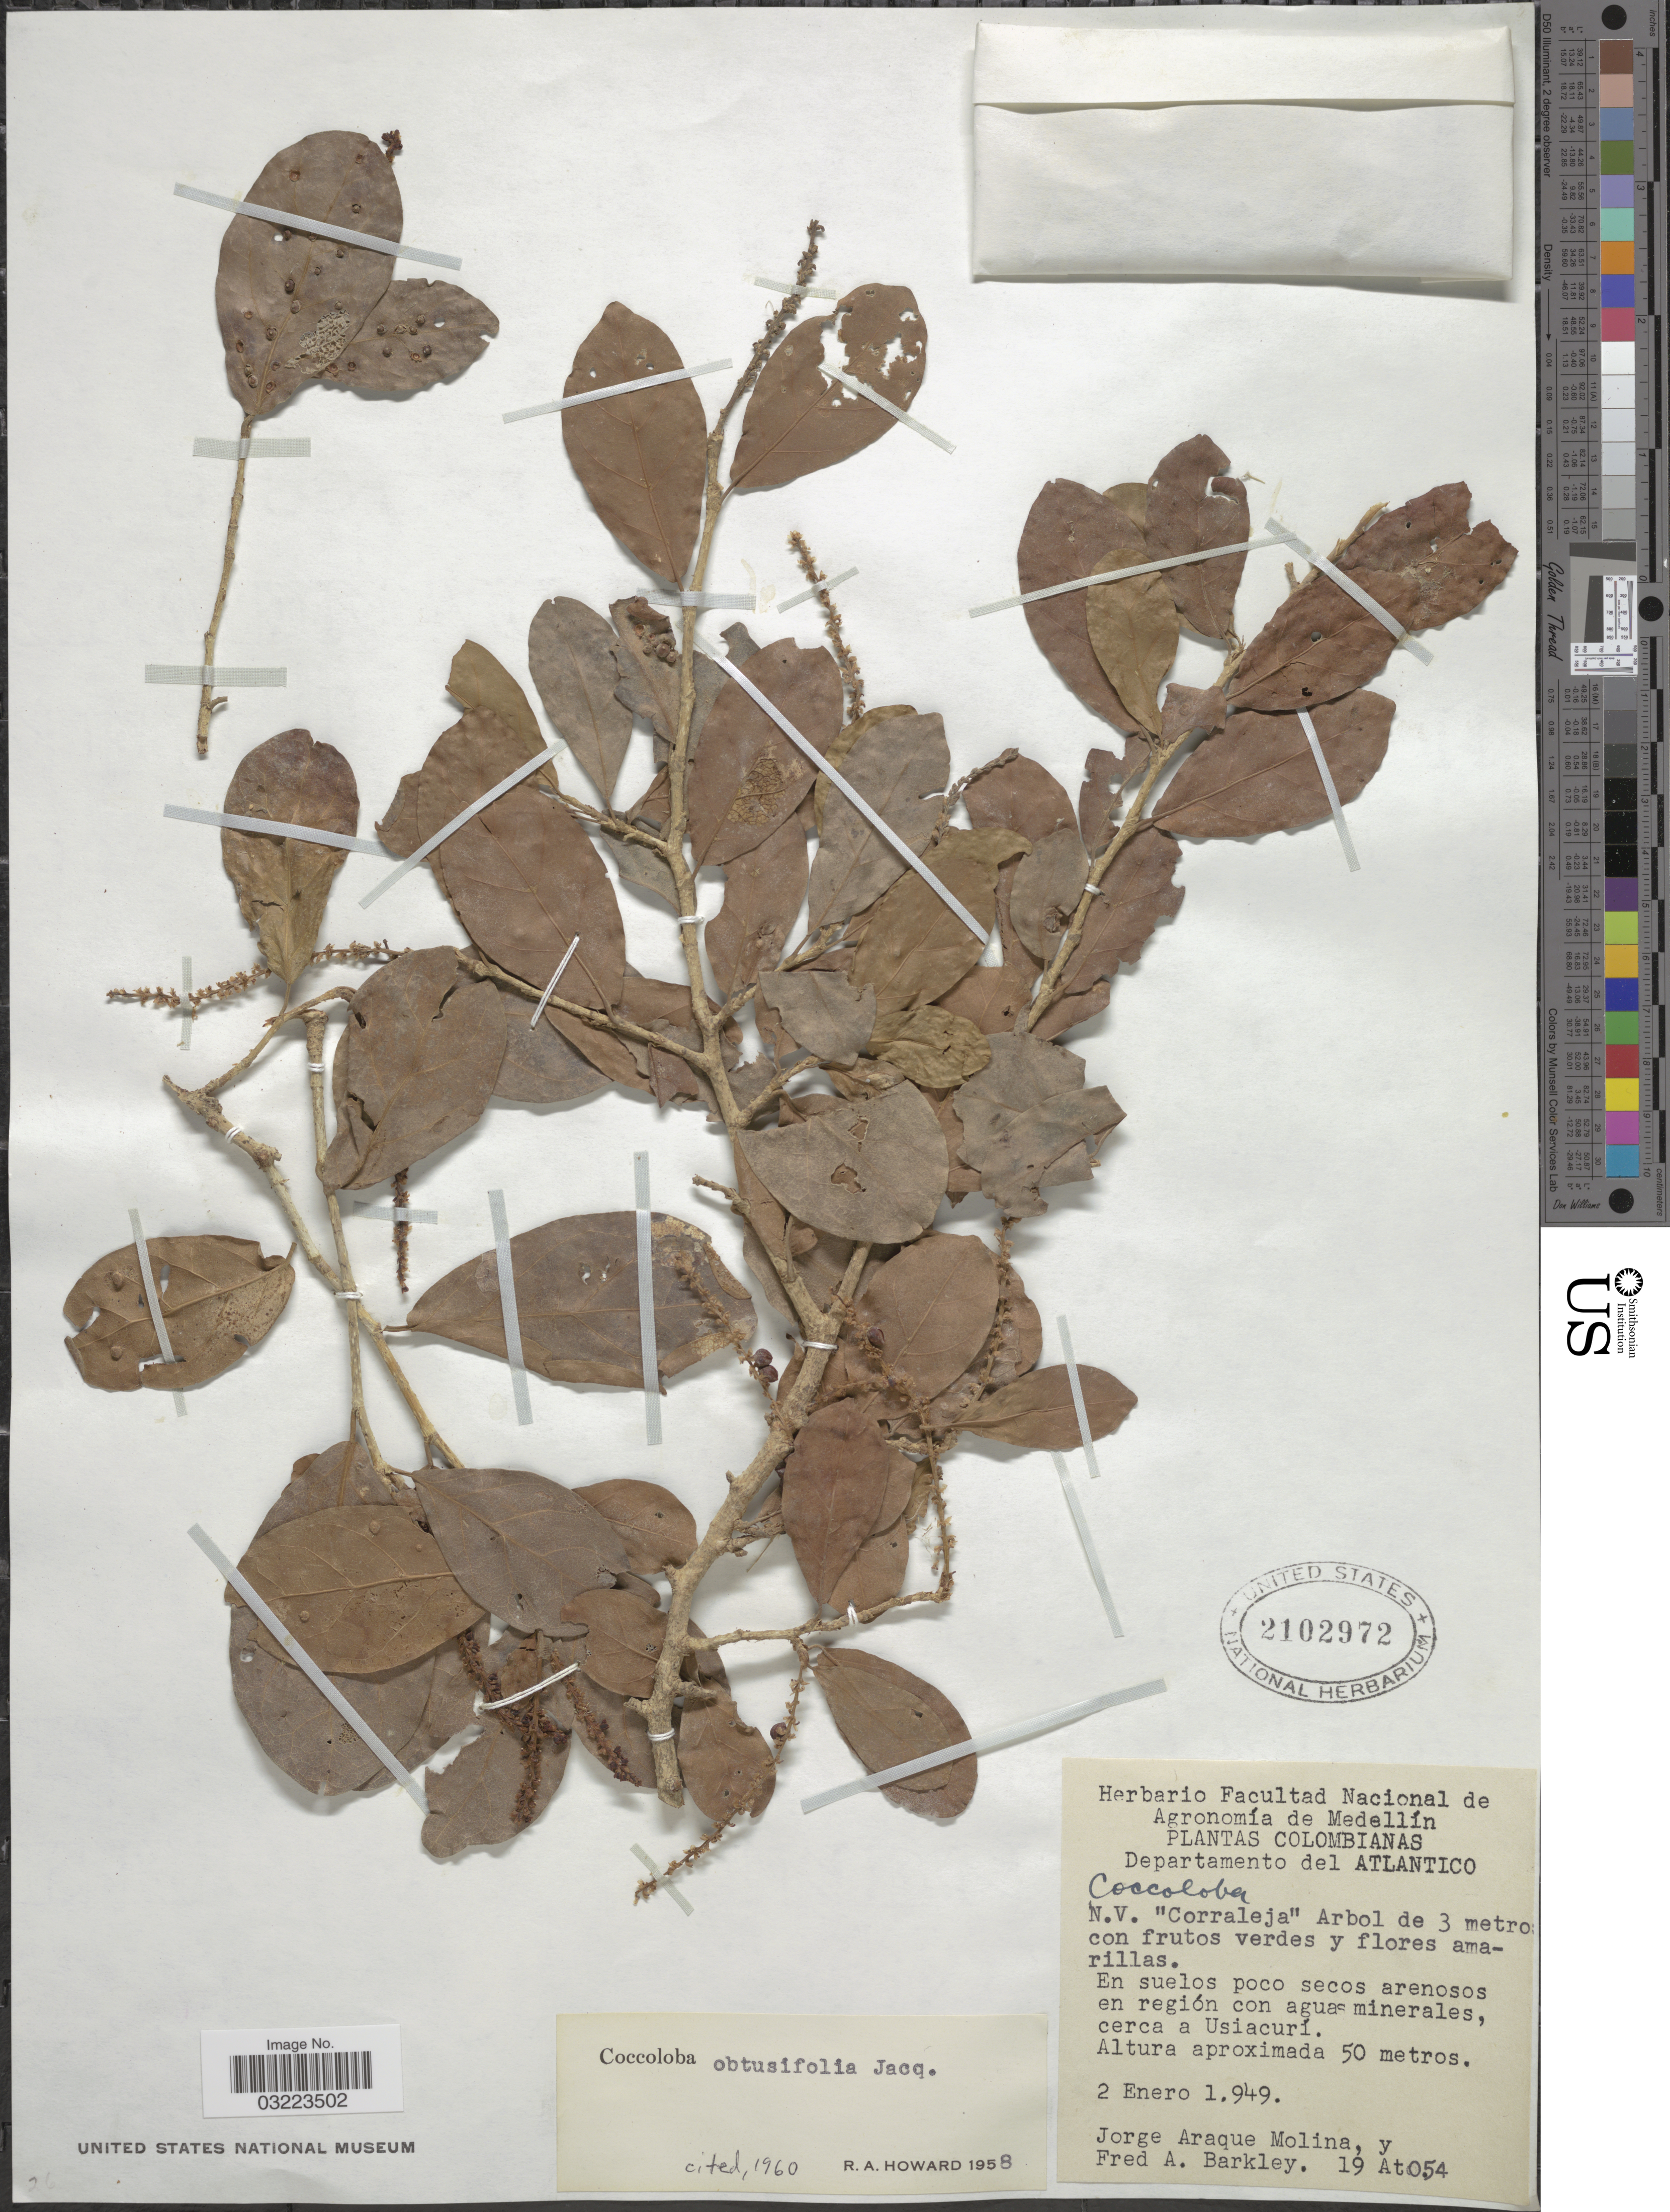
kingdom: Plantae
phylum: Tracheophyta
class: Magnoliopsida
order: Caryophyllales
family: Polygonaceae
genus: Coccoloba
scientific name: Coccoloba obtusifolia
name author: Jacq.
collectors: J. A. Molina & F. A. Barkley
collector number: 19At054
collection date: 1949-01-02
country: Colombia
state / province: Atlántico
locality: Departamento de Atlantico, En suelos poco secos arenosos en región con aguas minerales, cerca a Usiacurí.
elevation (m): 50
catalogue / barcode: US 2102972